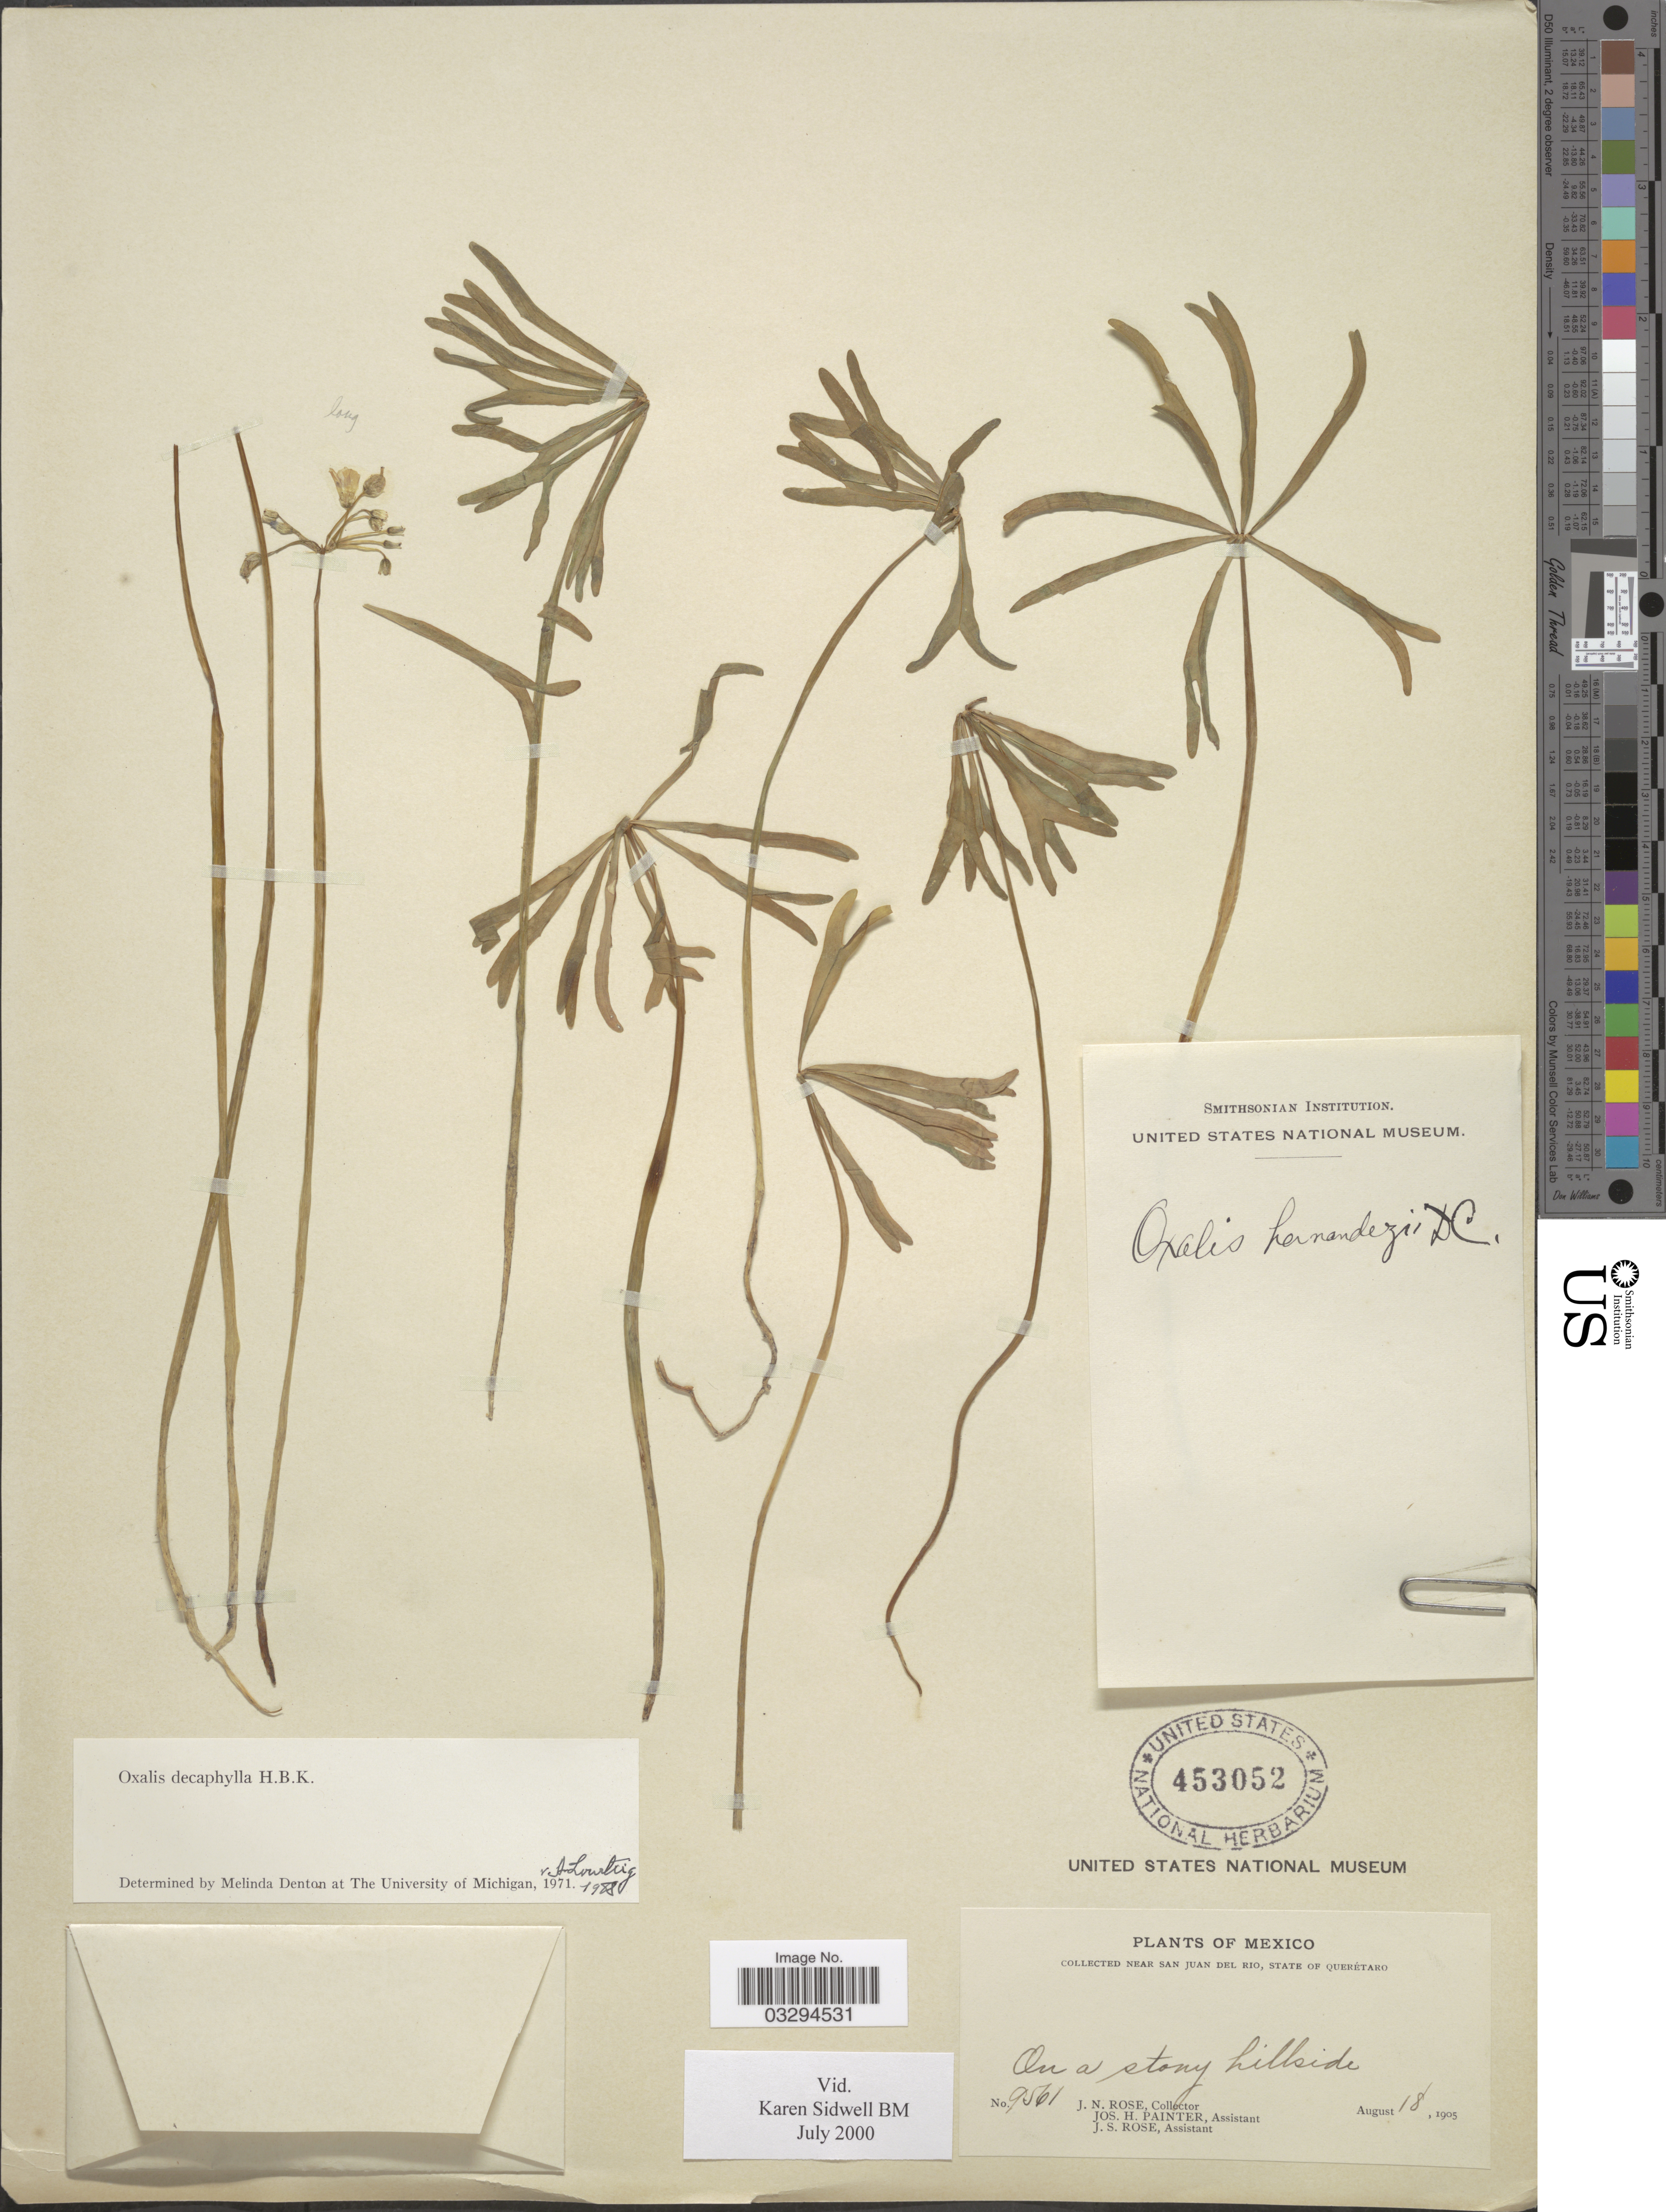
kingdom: Plantae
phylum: Tracheophyta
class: Magnoliopsida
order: Oxalidales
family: Oxalidaceae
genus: Oxalis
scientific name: Oxalis decaphylla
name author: Kunth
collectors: J. N. Rose, J. H. Painter & J. S. Rose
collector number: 9561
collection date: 1905-08-18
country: Mexico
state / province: Querétaro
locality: Near San Juan del Rio.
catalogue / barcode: US 453052